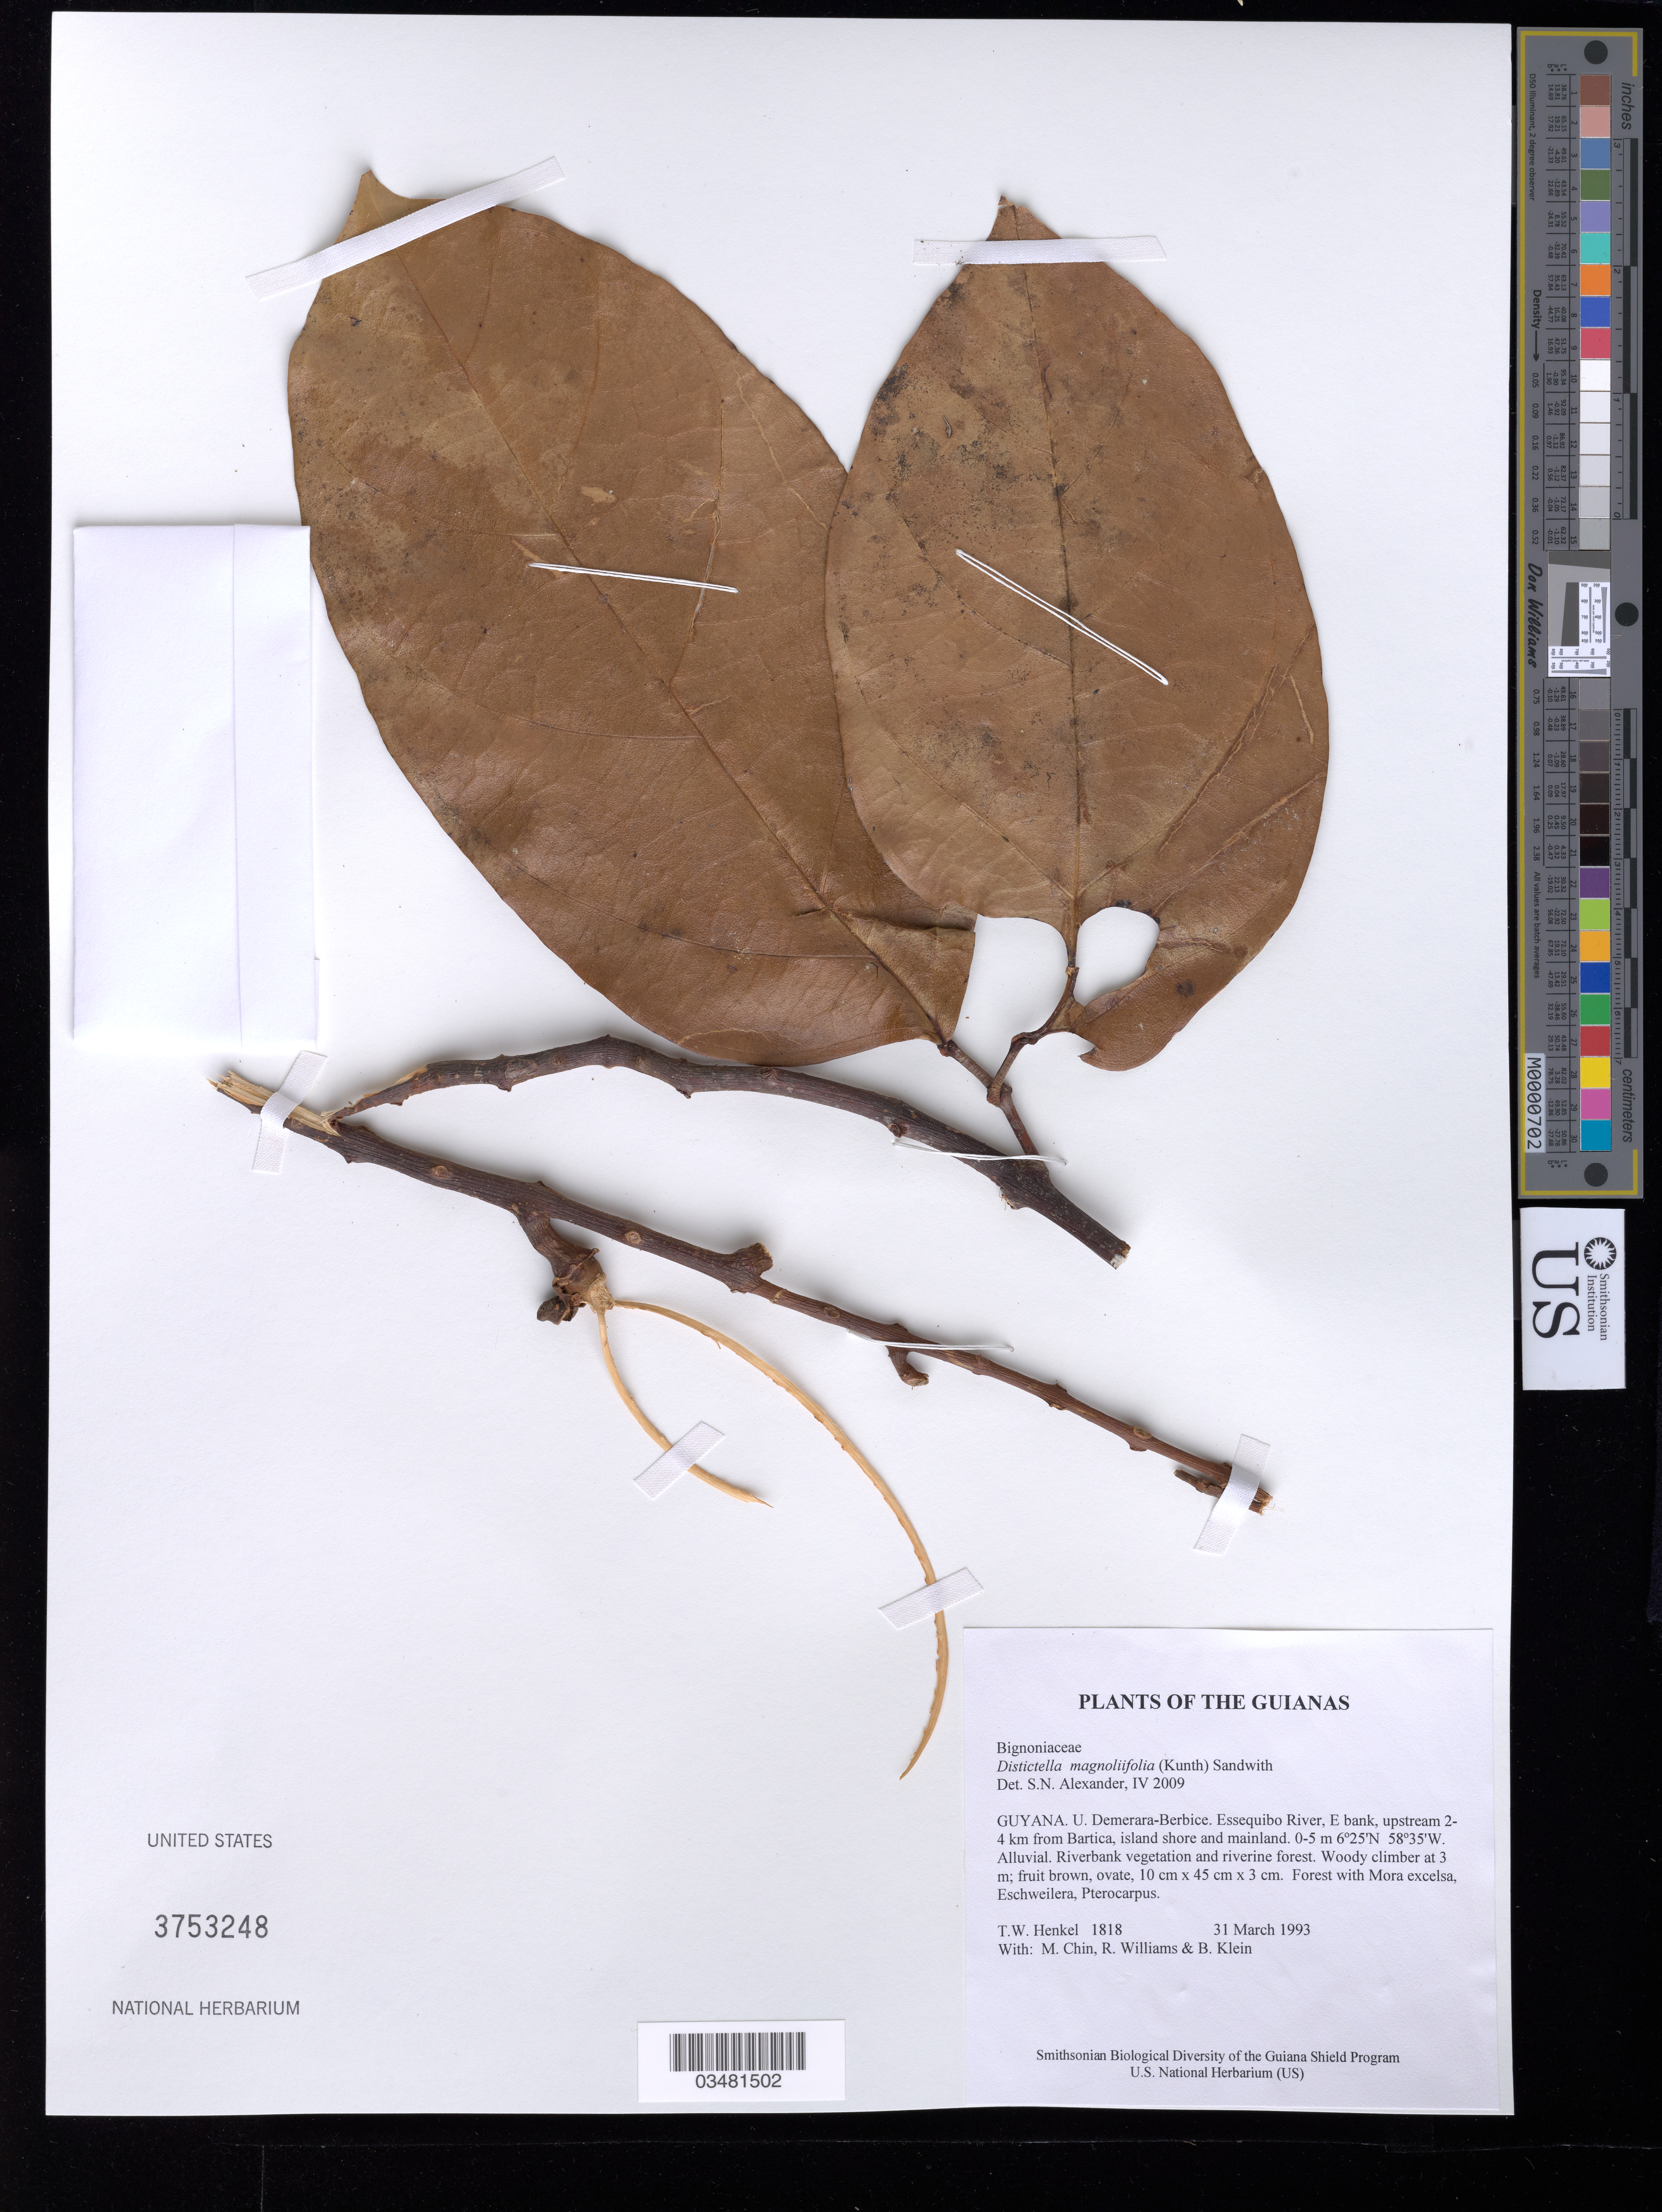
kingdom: Plantae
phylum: Tracheophyta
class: Magnoliopsida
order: Lamiales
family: Bignoniaceae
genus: Amphilophium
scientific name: Amphilophium racemosum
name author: (Bureau & K. Schum.) L.G. Lohmann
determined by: Strong, Mark T., (BOT), Smithsonian Institution - National Museum of Natural History (UNITED STATES)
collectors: T. Henkel, M. Chin, R. Williams & B. Klein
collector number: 1818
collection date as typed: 31 March 1993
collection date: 1993-03-31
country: Guyana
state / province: U. Demerara-Berbice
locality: Essequibo River, E bank, upstream 2-4 km from Bartica, island shore and mainland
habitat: Alluvial. Riverbank vegetation and riverine forest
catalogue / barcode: US 3753248